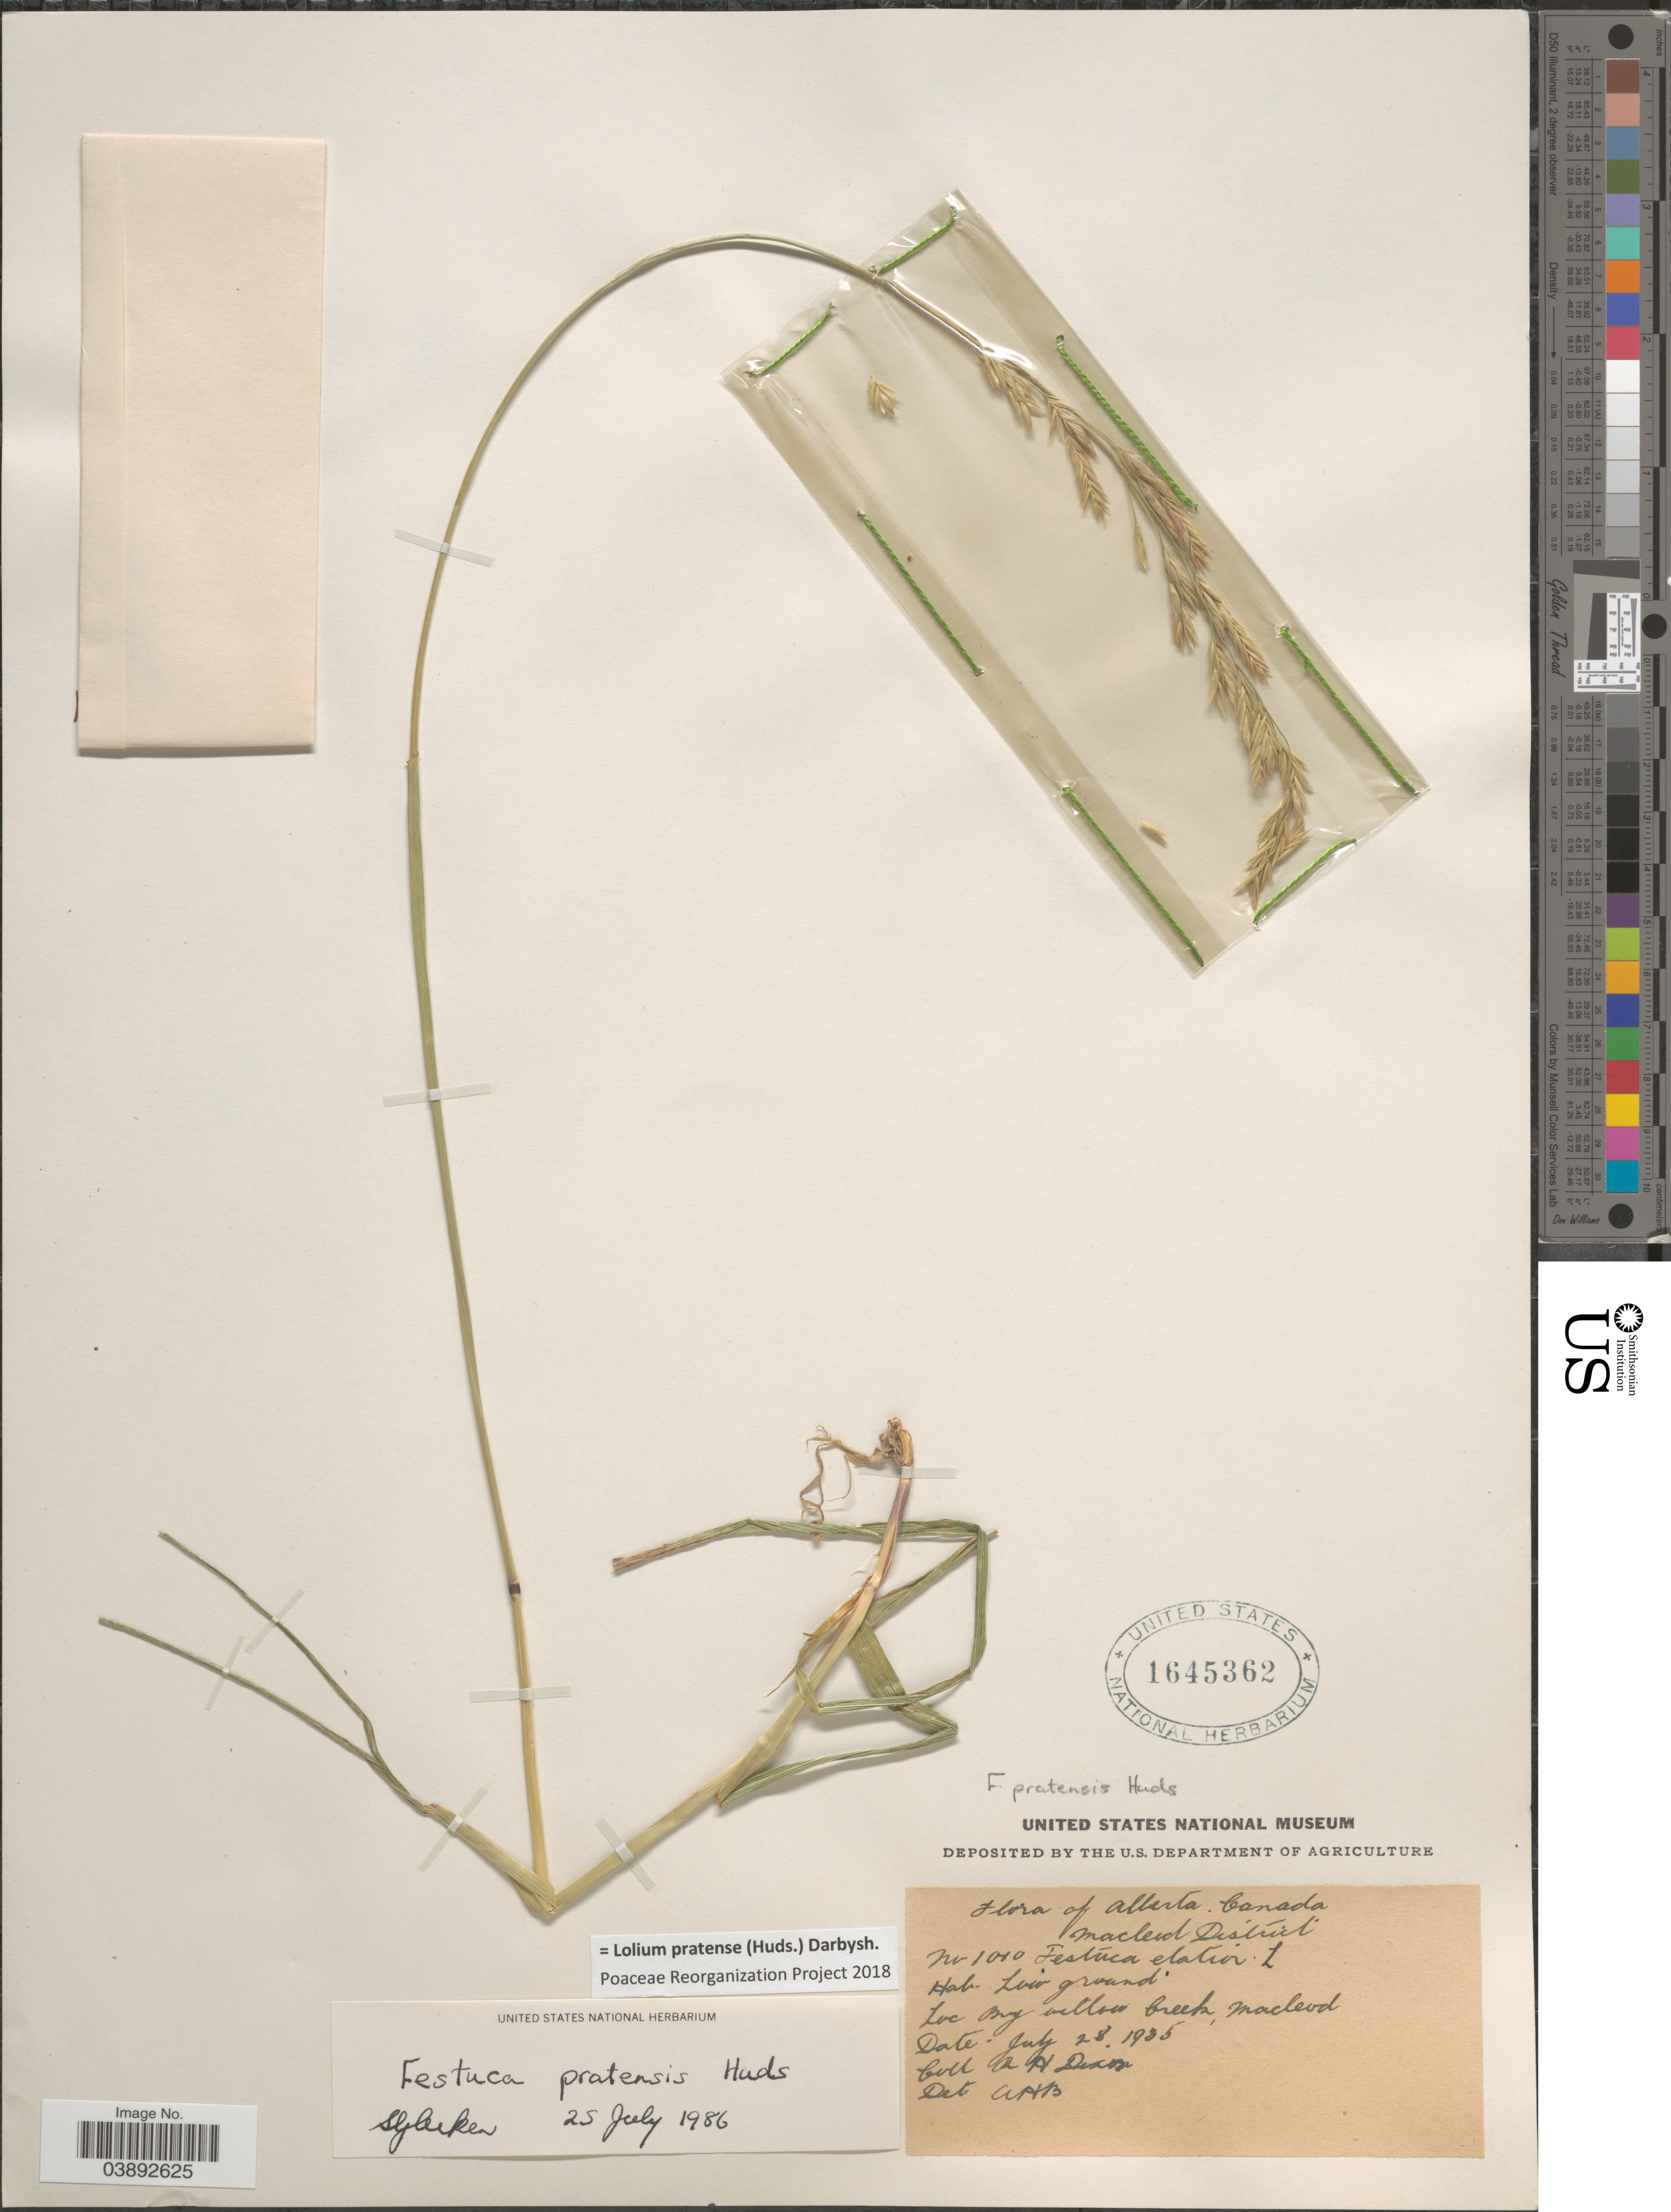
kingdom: Plantae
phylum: Tracheophyta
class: Liliopsida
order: Poales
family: Poaceae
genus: Lolium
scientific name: Lolium pratense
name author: (Huds.) Darbysh.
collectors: R. H. Dixon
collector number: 1010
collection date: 1935-07-28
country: Canada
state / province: Alberta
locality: Macleod District. By willow Creek, Macleod.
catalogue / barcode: US 1645362